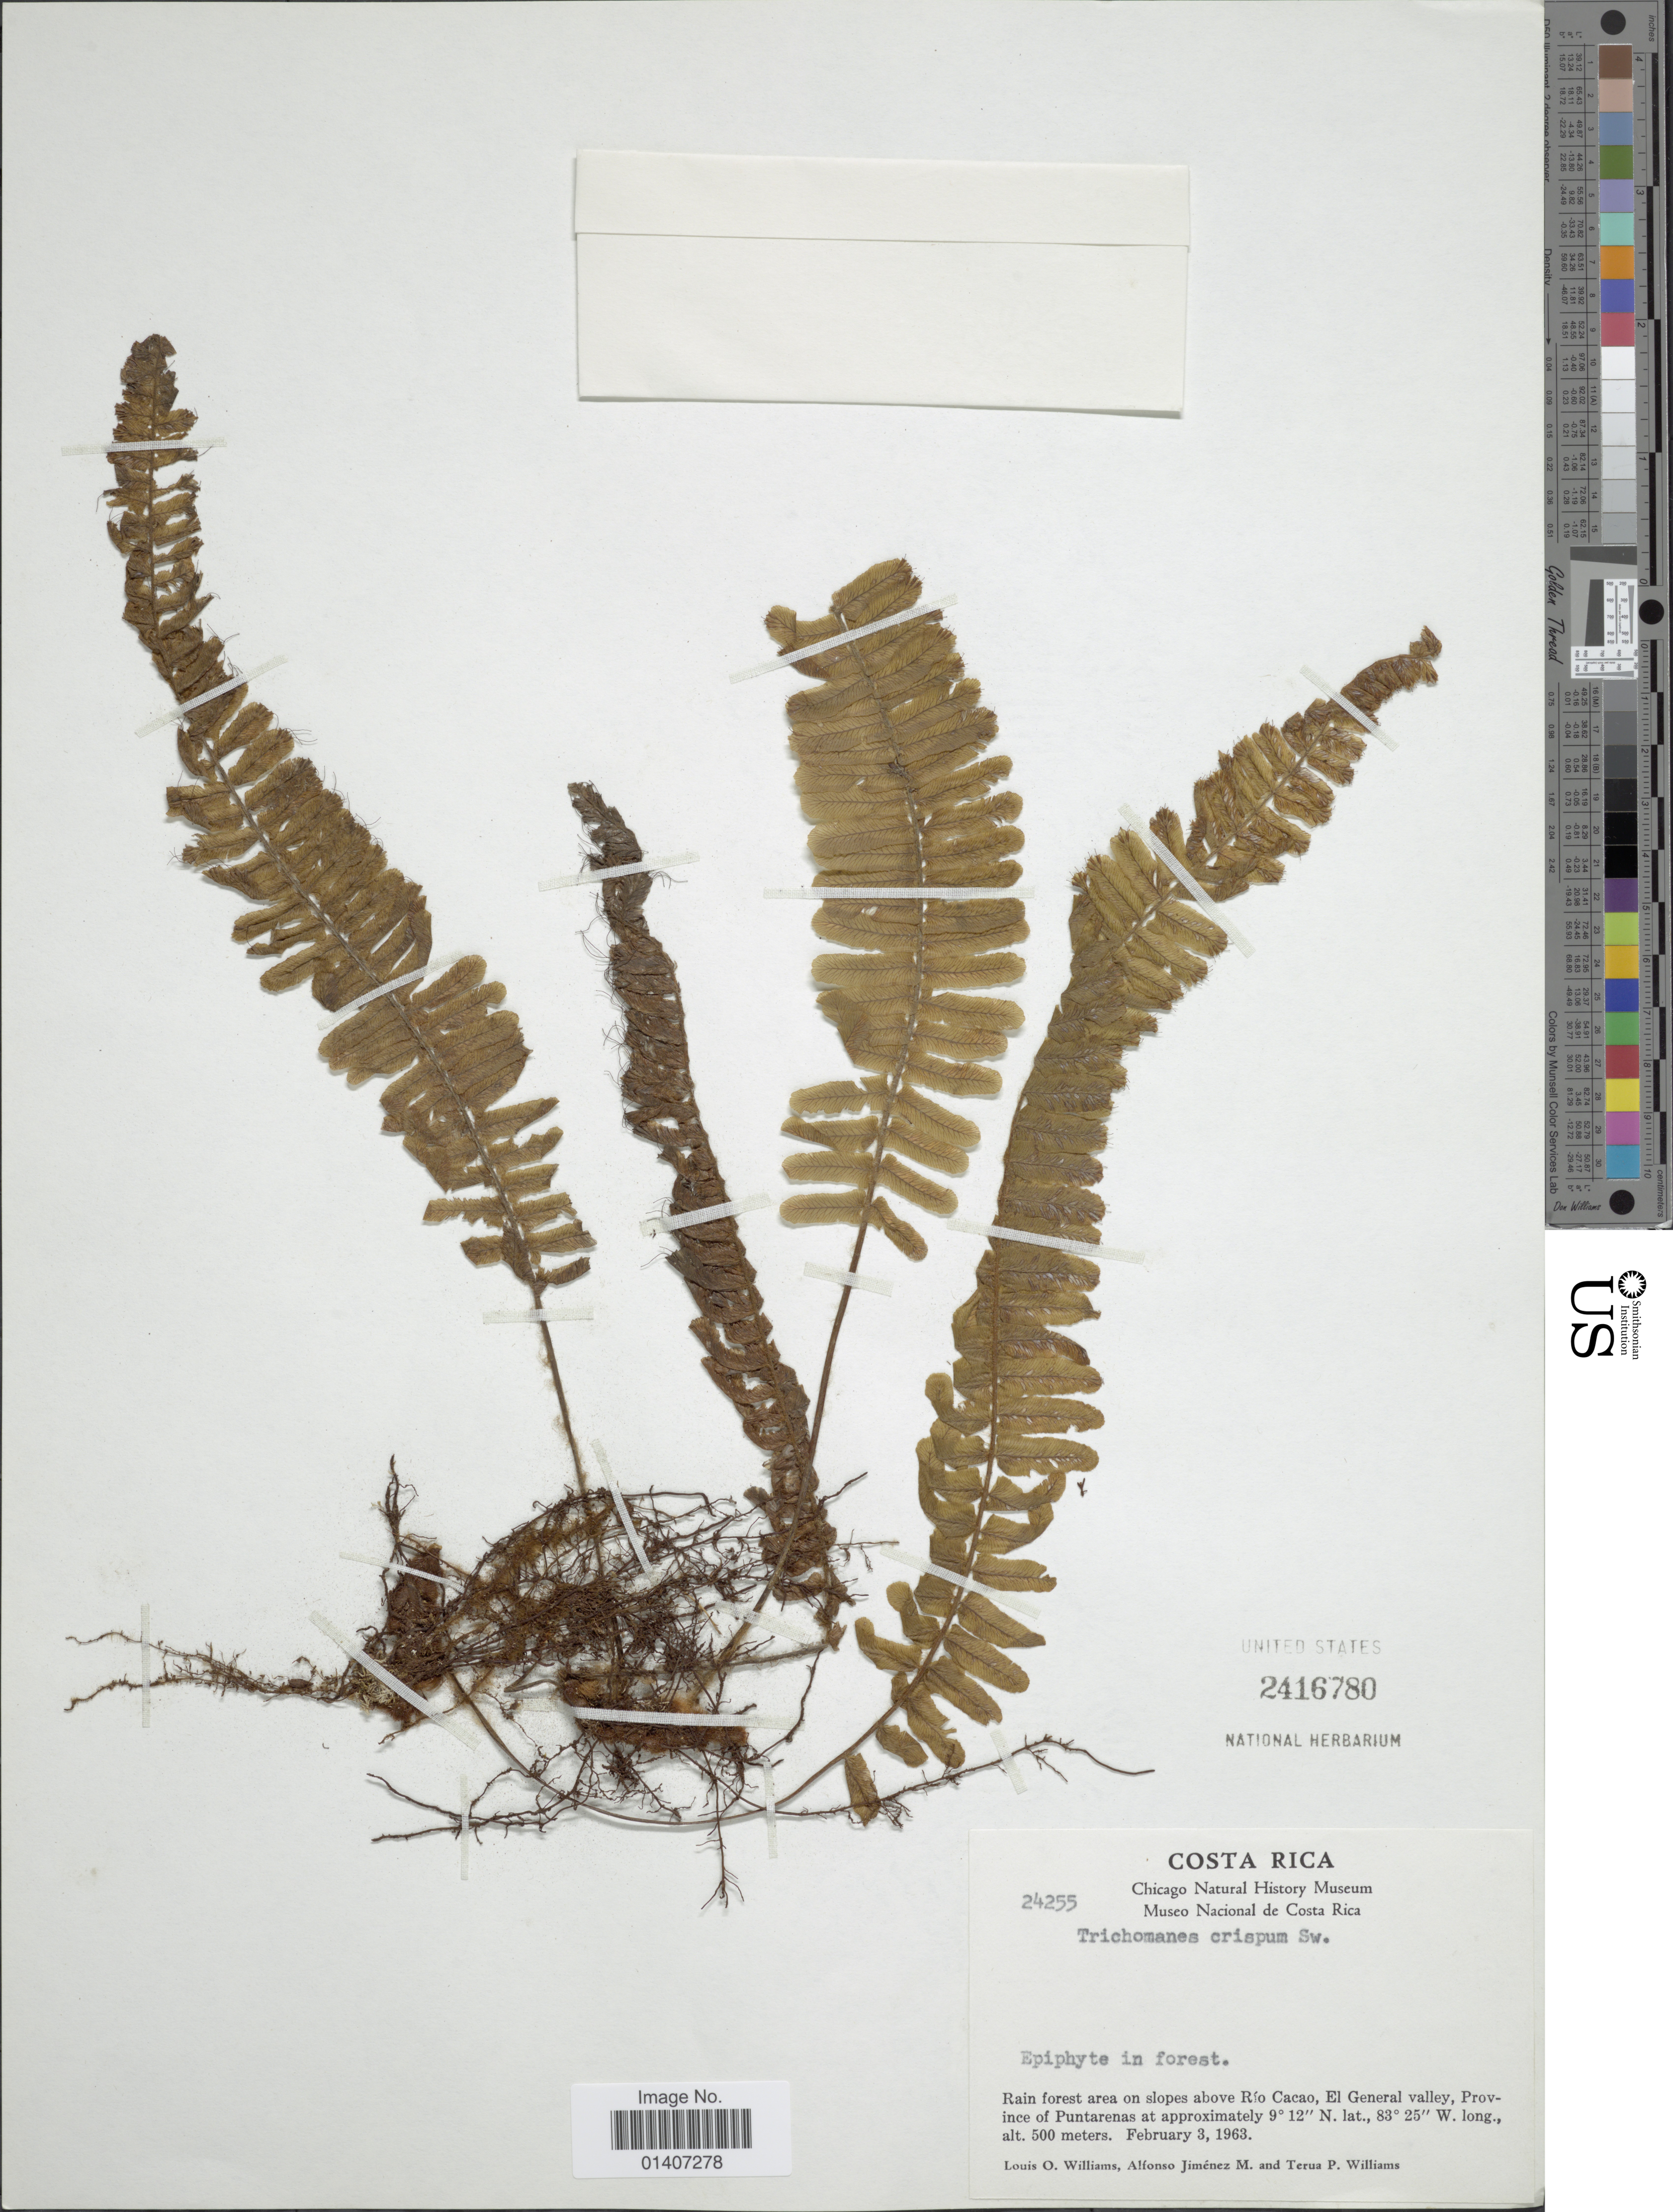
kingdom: Plantae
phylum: Tracheophyta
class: Polypodiopsida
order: Hymenophyllales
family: Hymenophyllaceae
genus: Trichomanes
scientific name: Trichomanes crispum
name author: L.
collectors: L. O. Williams, A. Jiménez M. & T. P. Williams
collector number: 24255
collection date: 1963-02-03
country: Costa Rica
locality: Rain forest area on slopes above Rio Cacao, El General valley, Province of Puntarenas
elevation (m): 500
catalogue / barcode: US 2416780